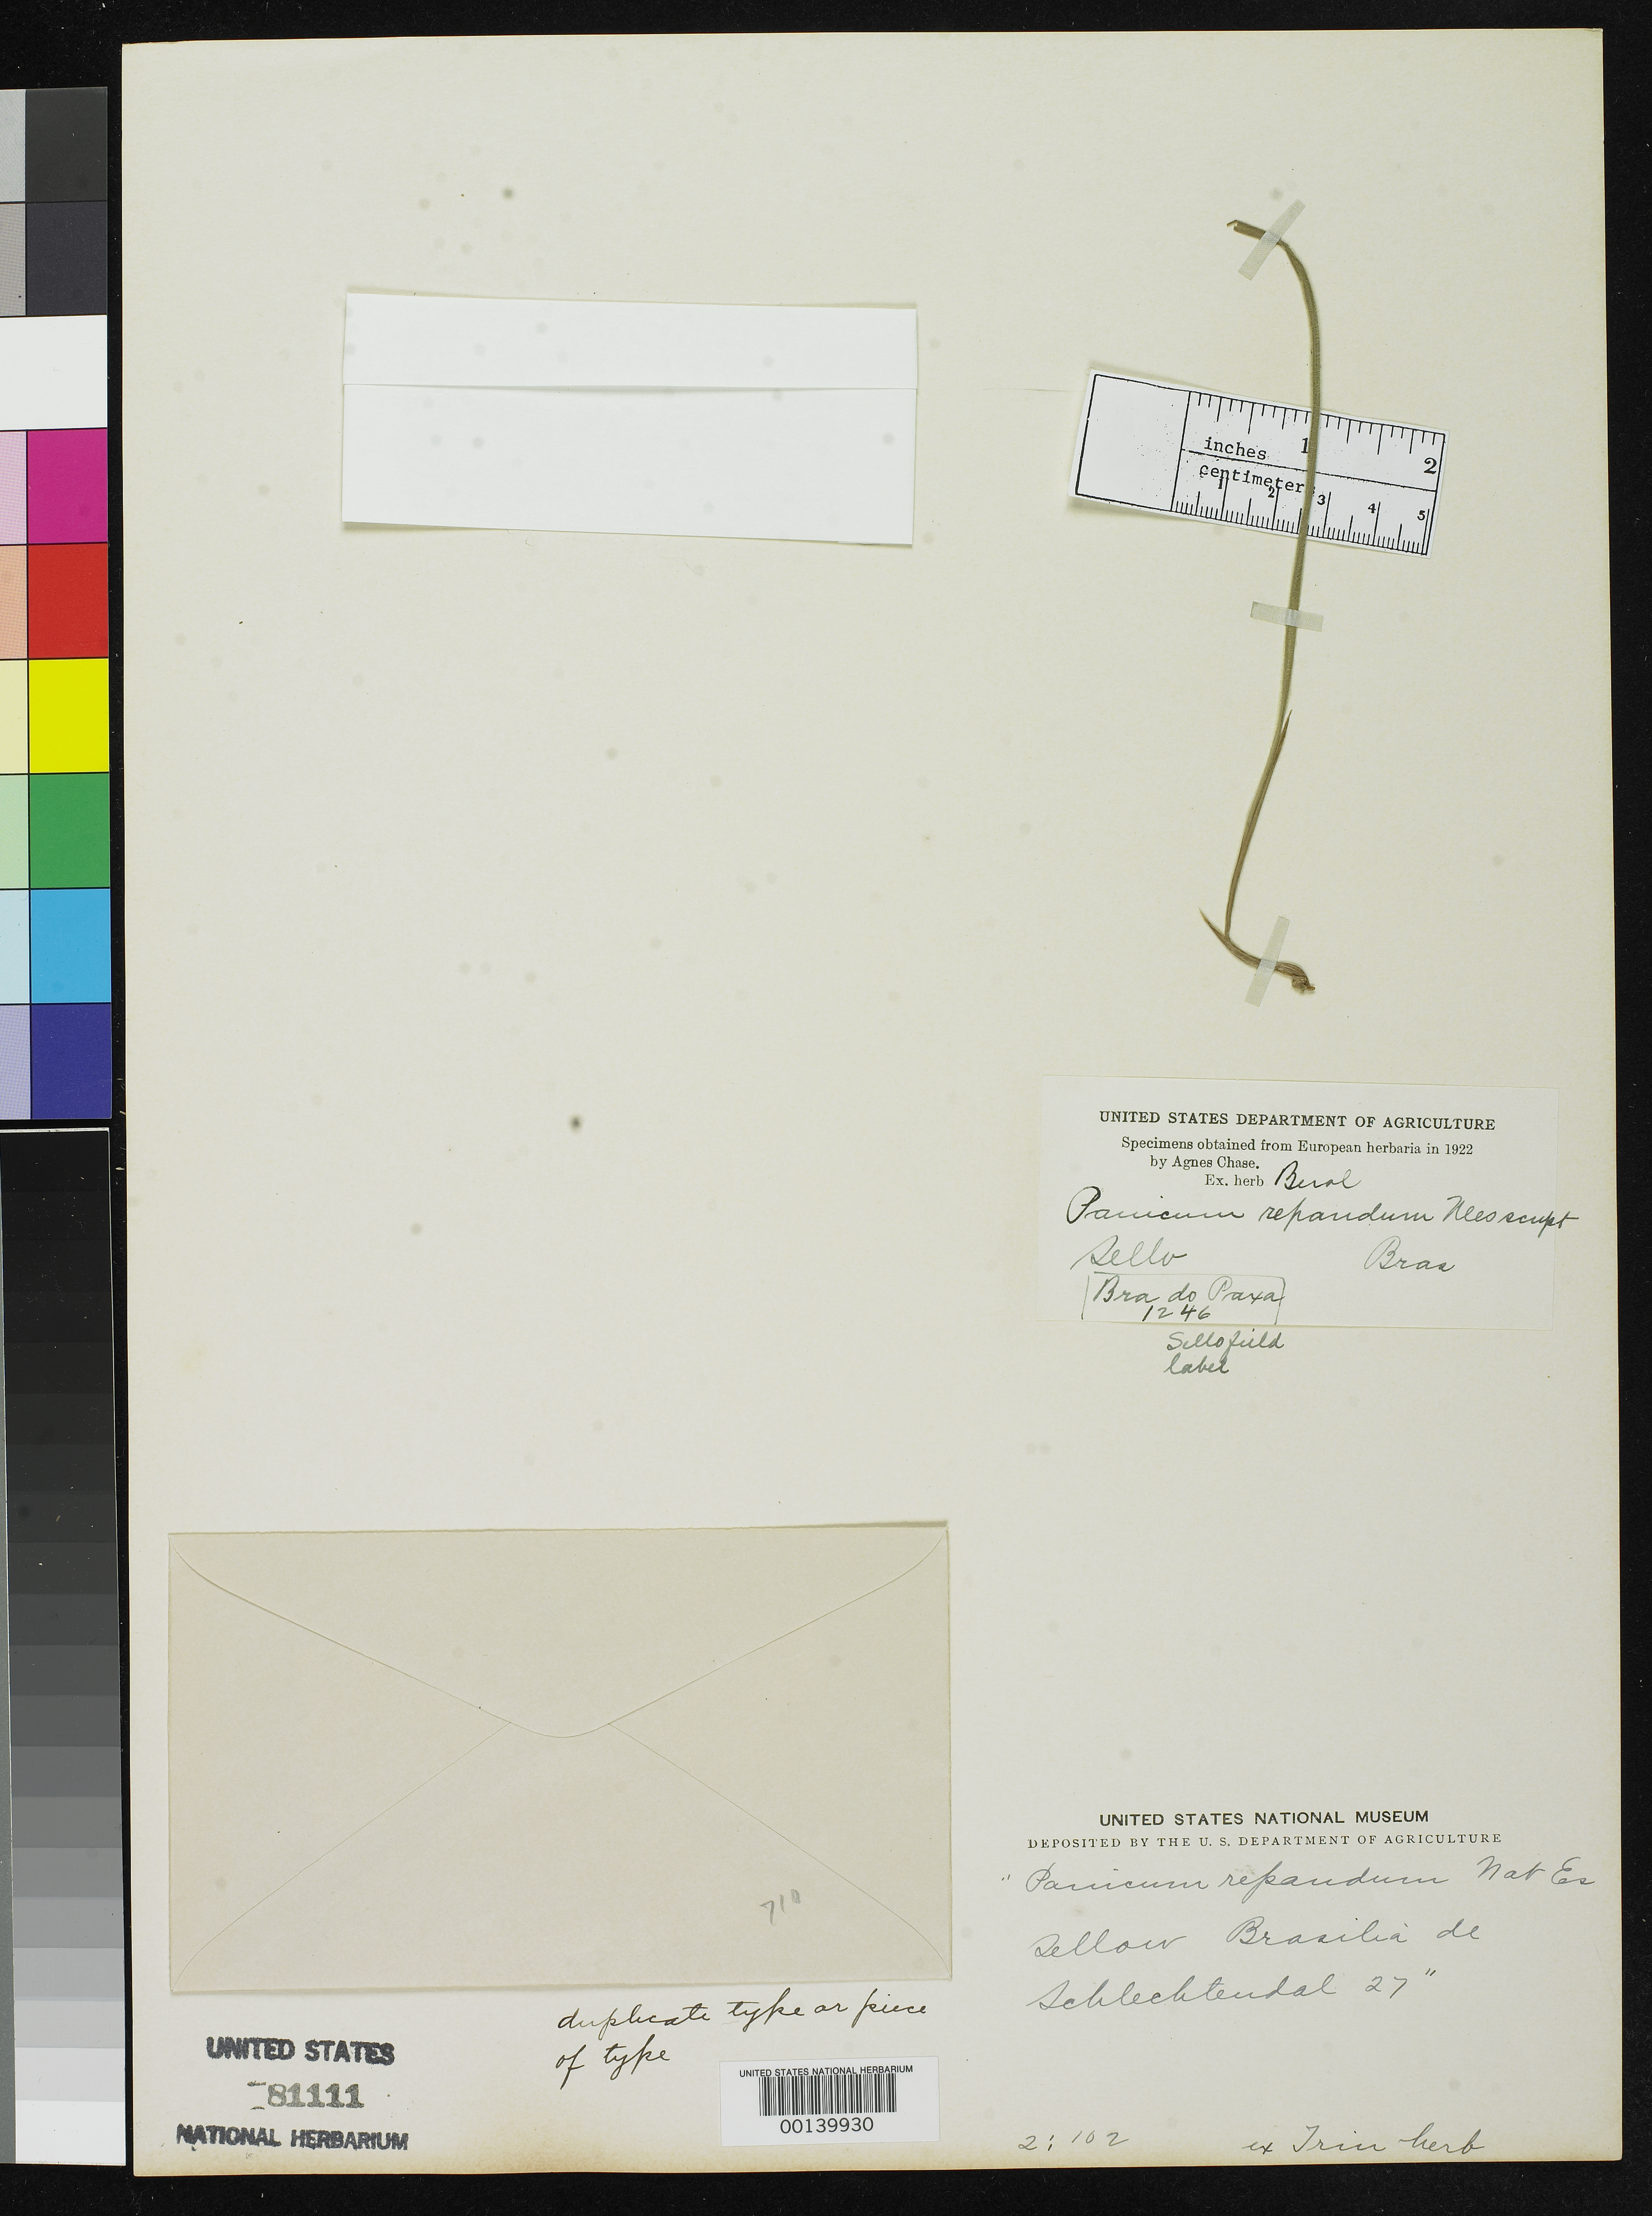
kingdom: Plantae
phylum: Tracheophyta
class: Liliopsida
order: Poales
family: Poaceae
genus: Panicum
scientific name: Panicum repandum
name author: Nees in Mart.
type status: Isotype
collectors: F. Sellow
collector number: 1246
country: Brazil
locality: Bra do Paxa.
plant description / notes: Fragmentary material of type specimens ex herb. Berlin & ex herb. Trin.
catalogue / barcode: US 81111